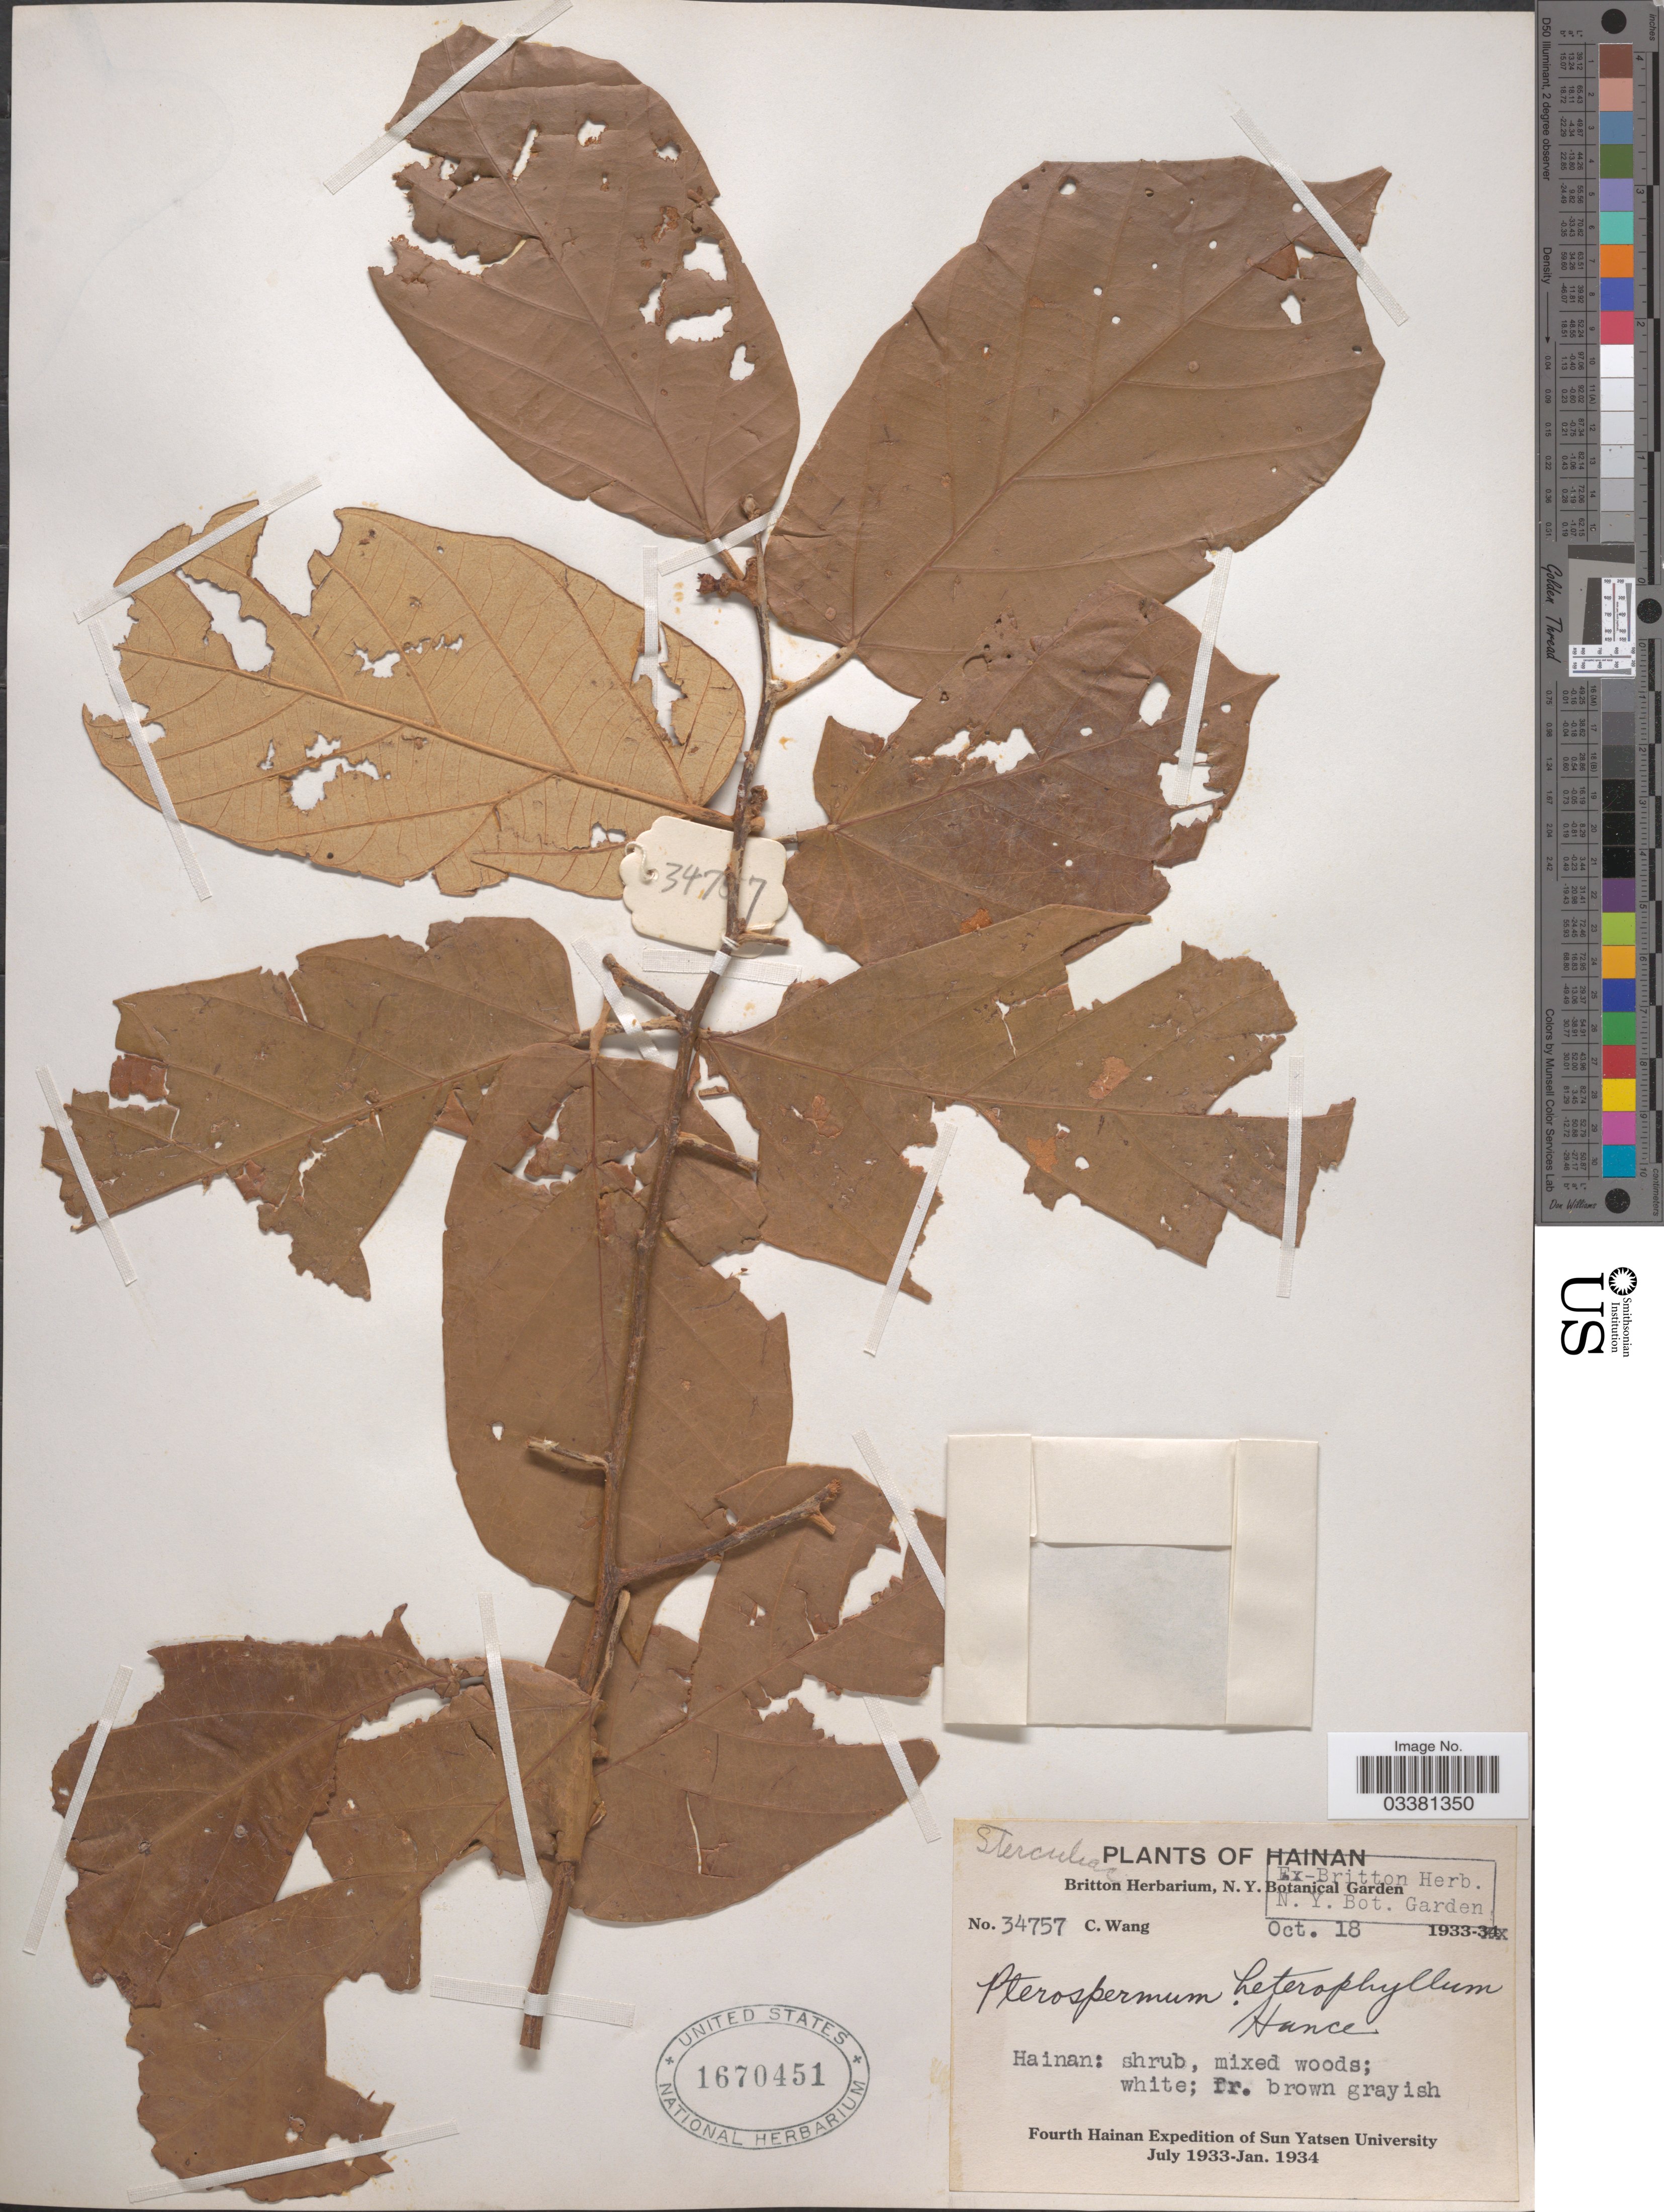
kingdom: Plantae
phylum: Tracheophyta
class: Magnoliopsida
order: Malvales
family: Malvaceae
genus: Pterospermum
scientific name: Pterospermum heterophyllum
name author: Hance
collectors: C. Wang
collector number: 34757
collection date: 1933-10-18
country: China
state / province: Hainan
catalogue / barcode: US 1670451